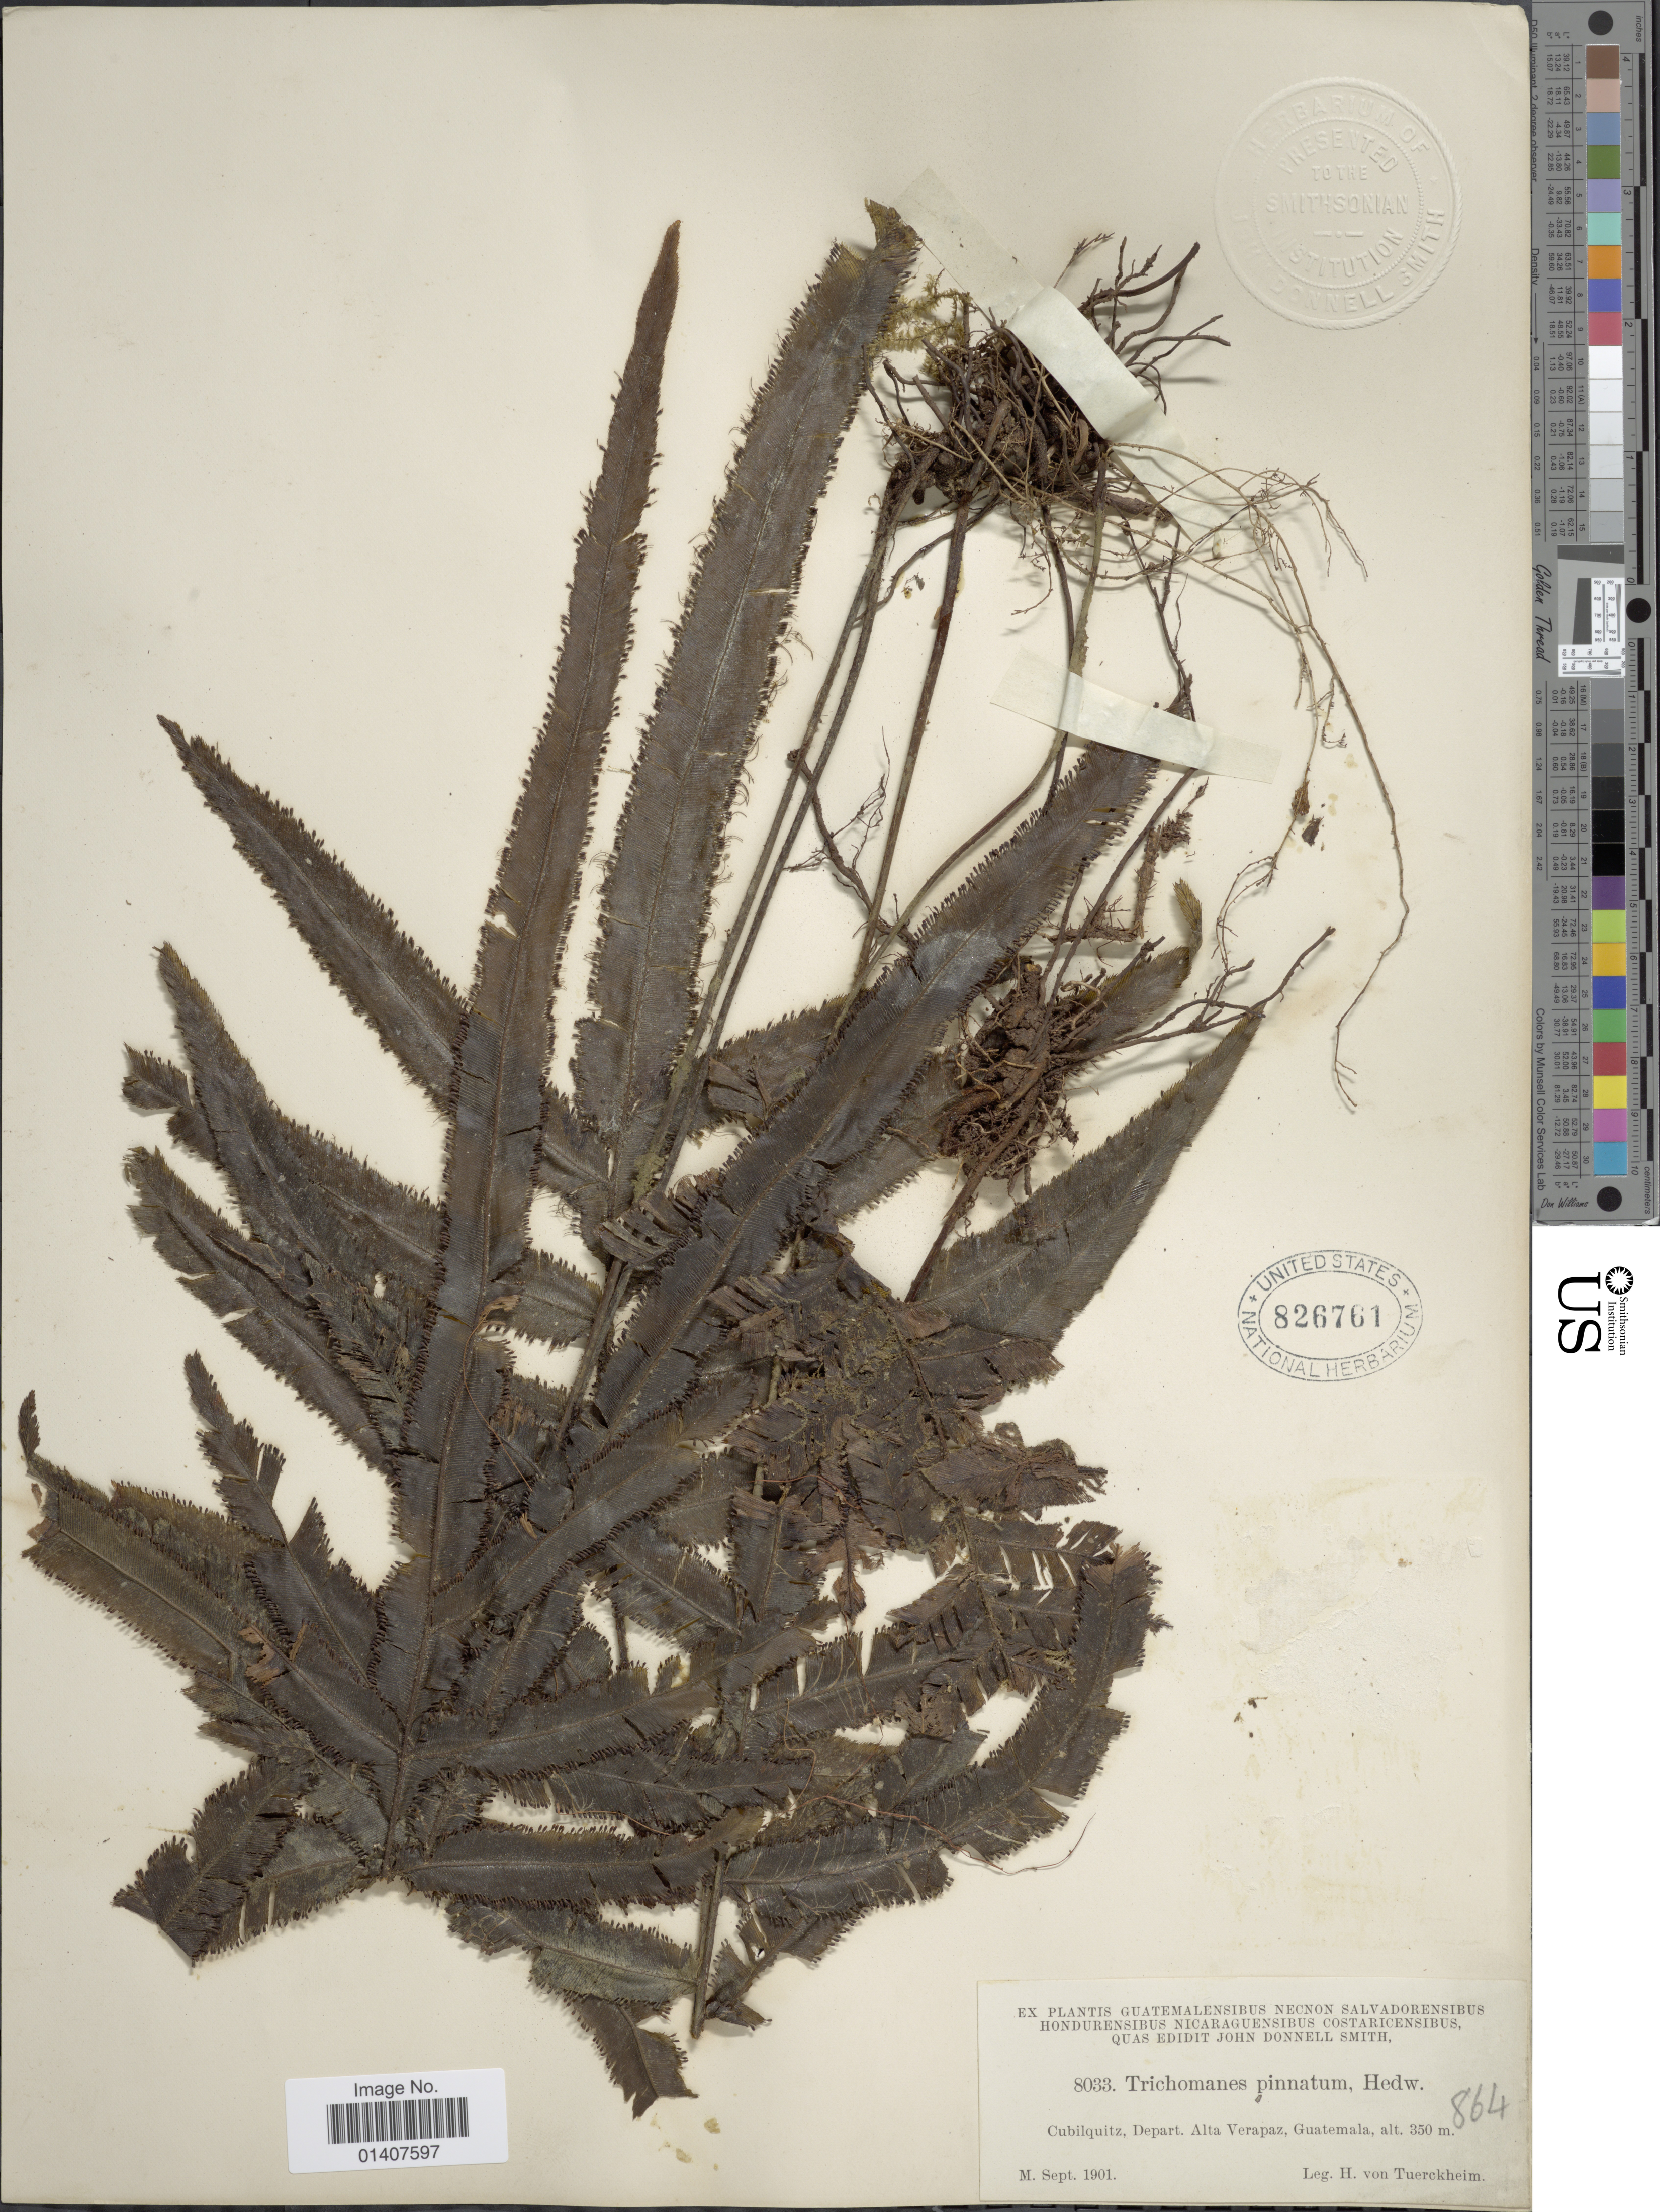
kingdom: Plantae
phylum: Tracheophyta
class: Polypodiopsida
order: Hymenophyllales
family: Hymenophyllaceae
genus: Trichomanes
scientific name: Trichomanes pinnatum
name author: Hedw.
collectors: H. von Tuerckheim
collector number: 8033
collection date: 1901-09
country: Guatemala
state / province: Alta Verapaz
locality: Cubilquitz, Depart, Alta Verapaz, Guatemala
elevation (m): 350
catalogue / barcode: US 826761